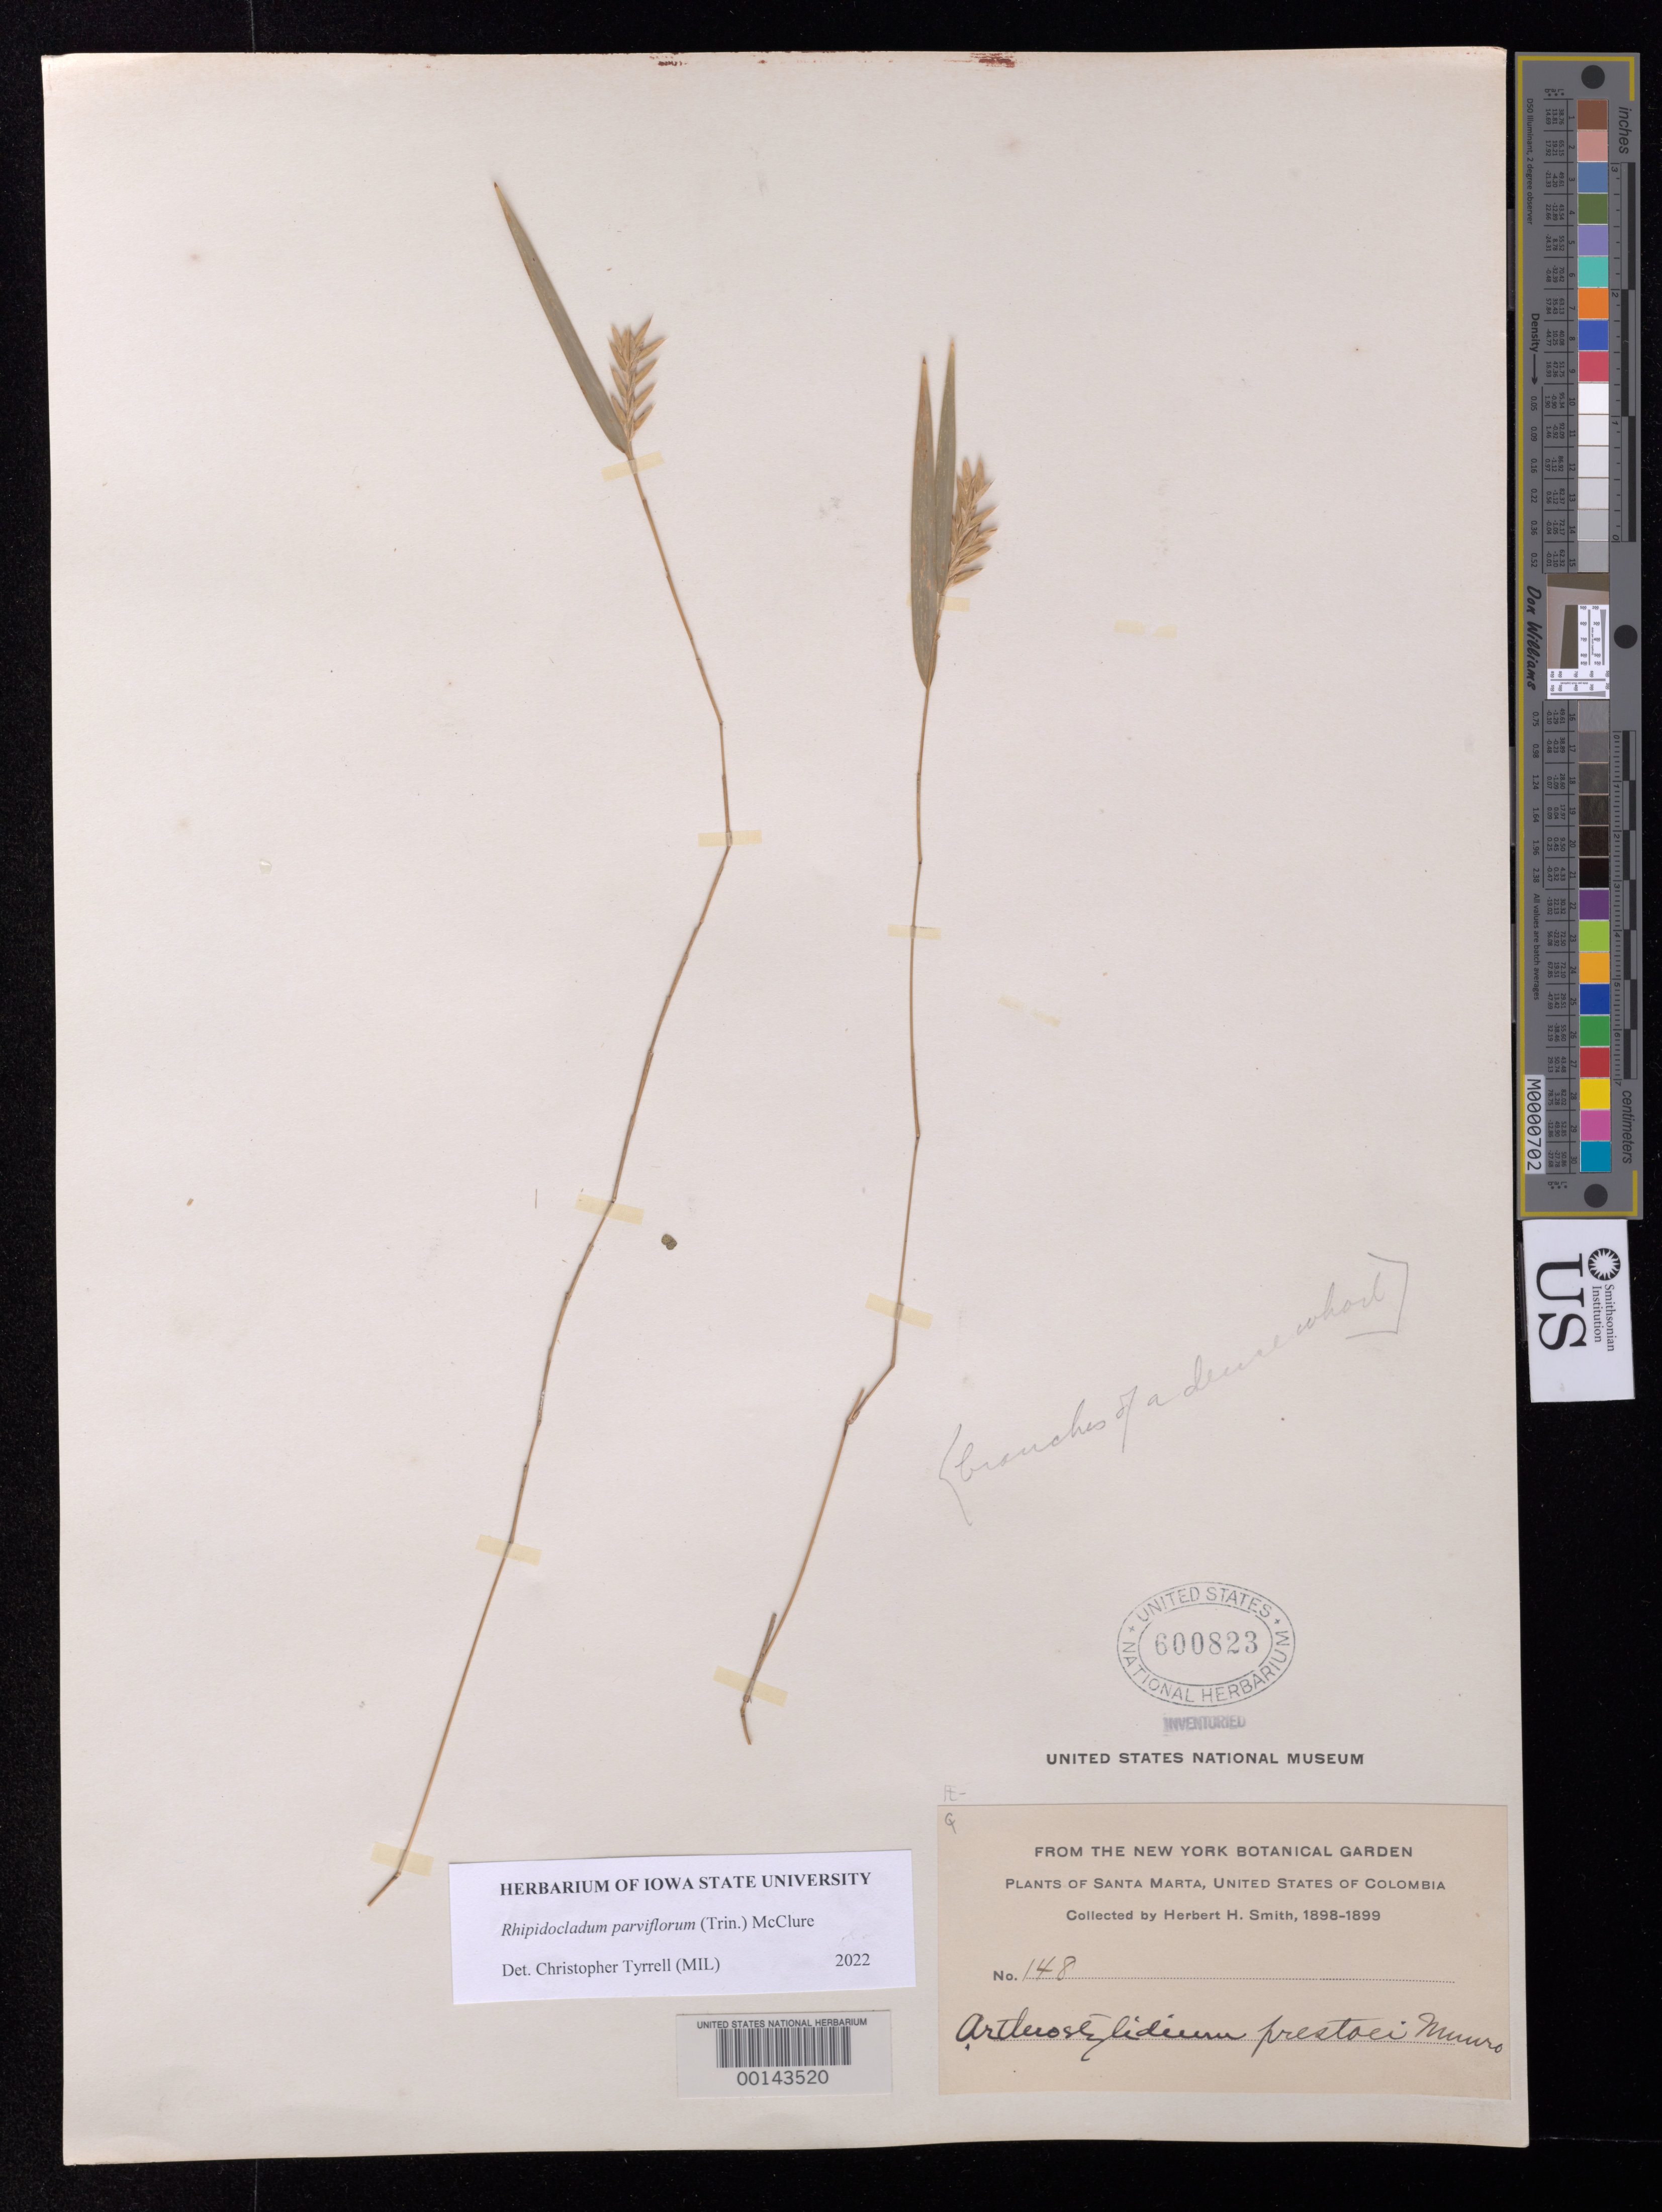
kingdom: Plantae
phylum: Tracheophyta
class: Liliopsida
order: Poales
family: Poaceae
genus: Rhipidocladum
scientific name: Rhipidocladum parviflorum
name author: (Trin.) McClure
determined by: Tyrrell, Christopher D., (MIL), Milwaukee Public Museum (UNITED STATES)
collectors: Herbert H. Smith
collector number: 148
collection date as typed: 1898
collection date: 1898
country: Colombia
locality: Santa Marta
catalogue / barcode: US 600823